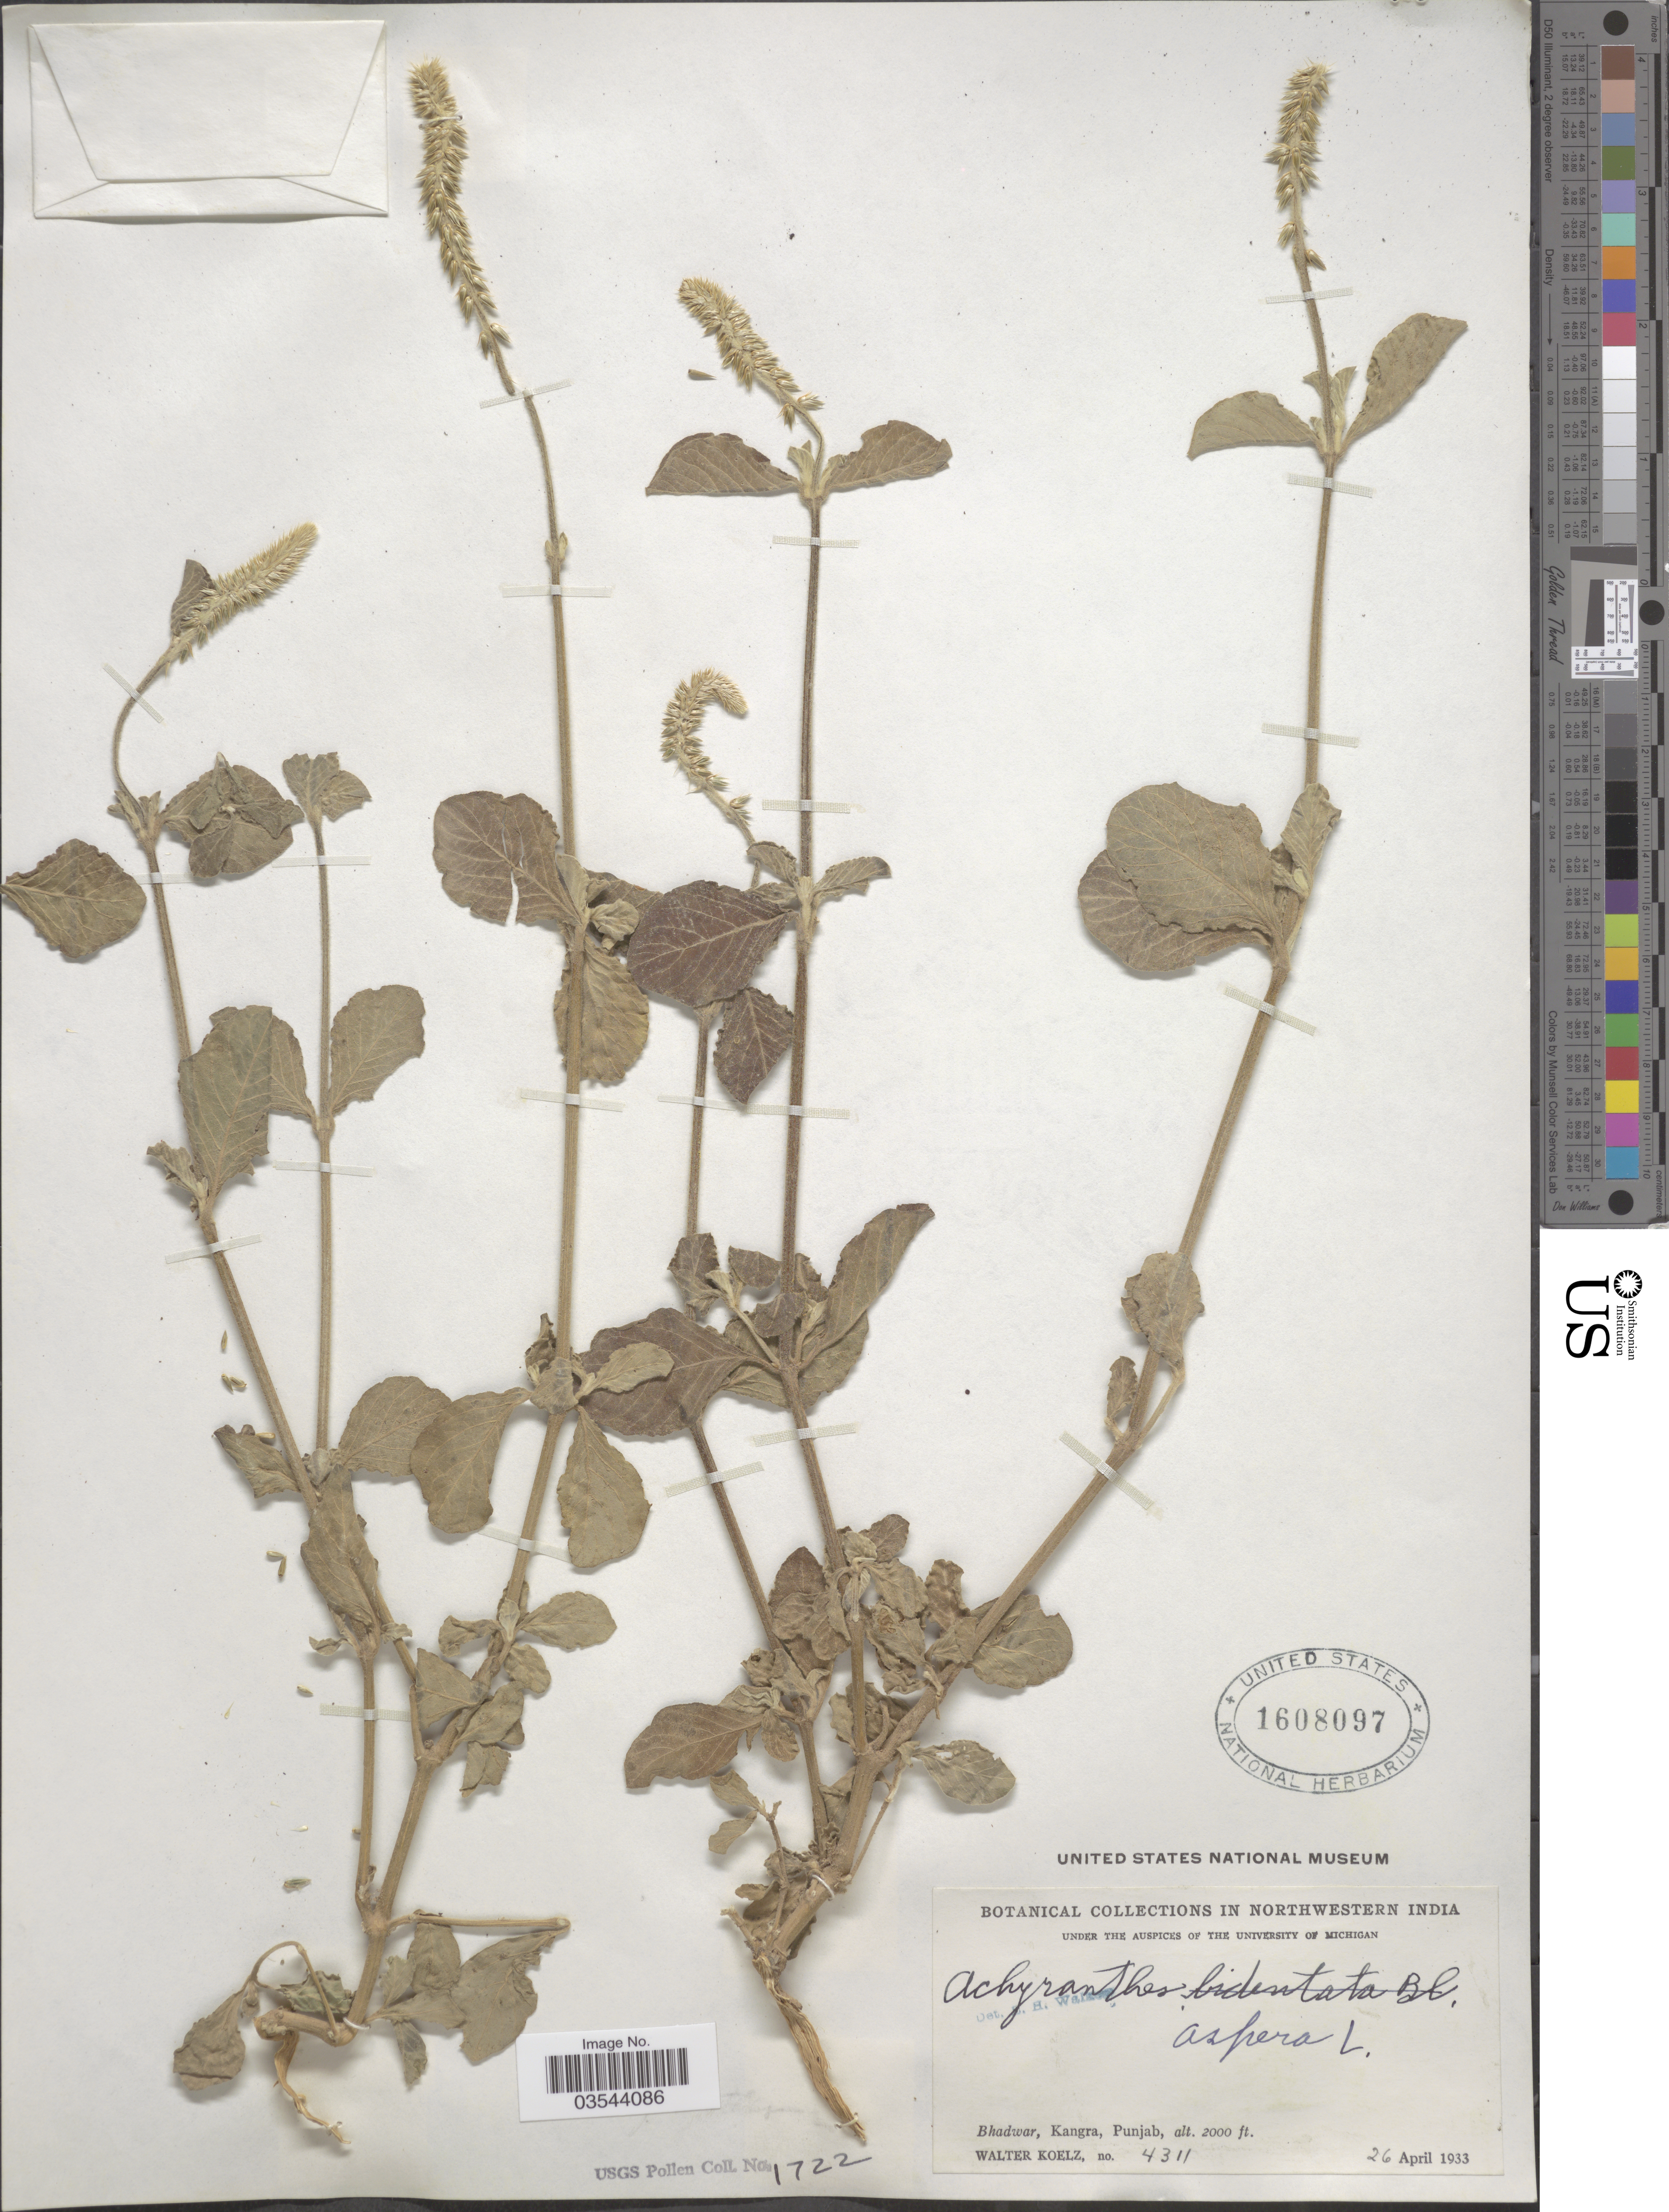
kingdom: Plantae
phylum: Tracheophyta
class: Magnoliopsida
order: Caryophyllales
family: Amaranthaceae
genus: Achyranthes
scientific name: Achyranthes aspera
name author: L.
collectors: W. N. Koelz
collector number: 4311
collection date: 1933-04-26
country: India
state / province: Punjab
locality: Northwestern India. Bhadwar, Kangra, Punjab.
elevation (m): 610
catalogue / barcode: US 1608097